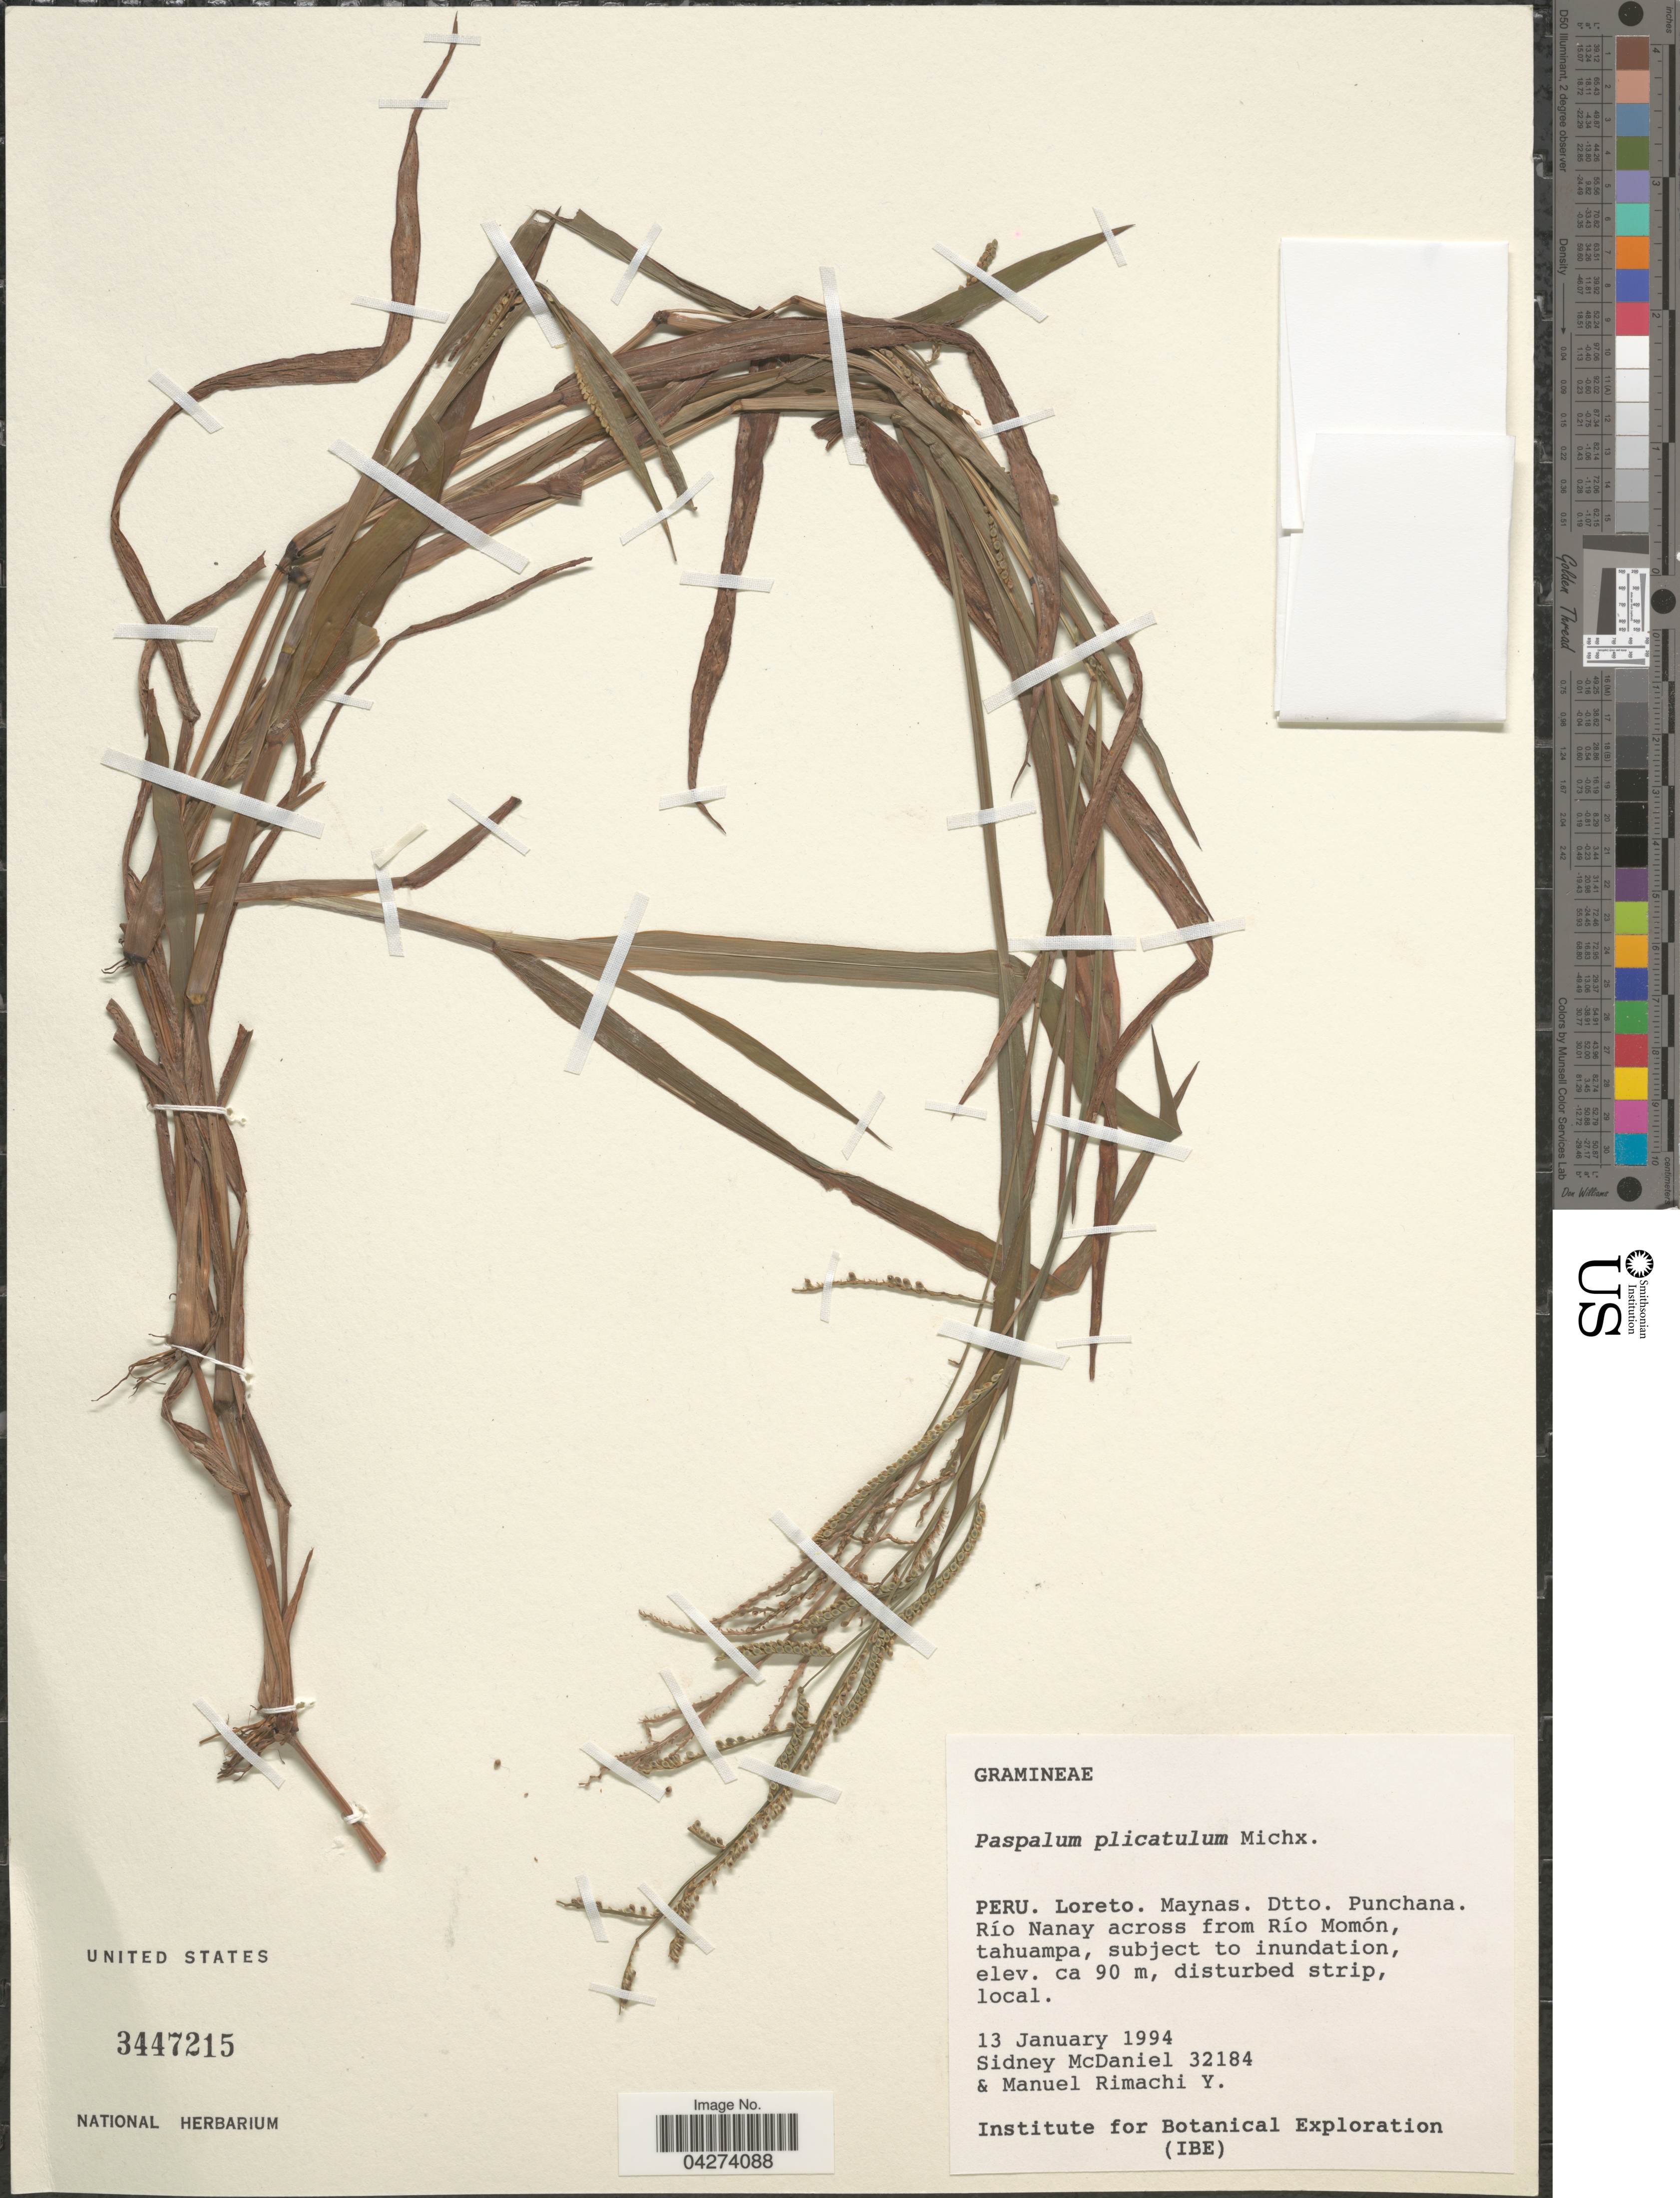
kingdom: Plantae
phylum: Tracheophyta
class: Liliopsida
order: Poales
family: Poaceae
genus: Paspalum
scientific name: Paspalum plicatulum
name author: Michx.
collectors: S. McDaniel & M. Rimachi Y.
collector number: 32184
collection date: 1994-01-13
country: Peru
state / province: Loreto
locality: Loreto. Maynas. Dtto. Punchana. Río Nanay across from Río Momón. Institute for Botanical Exploration (IBE).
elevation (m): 90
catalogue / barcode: US 3447215